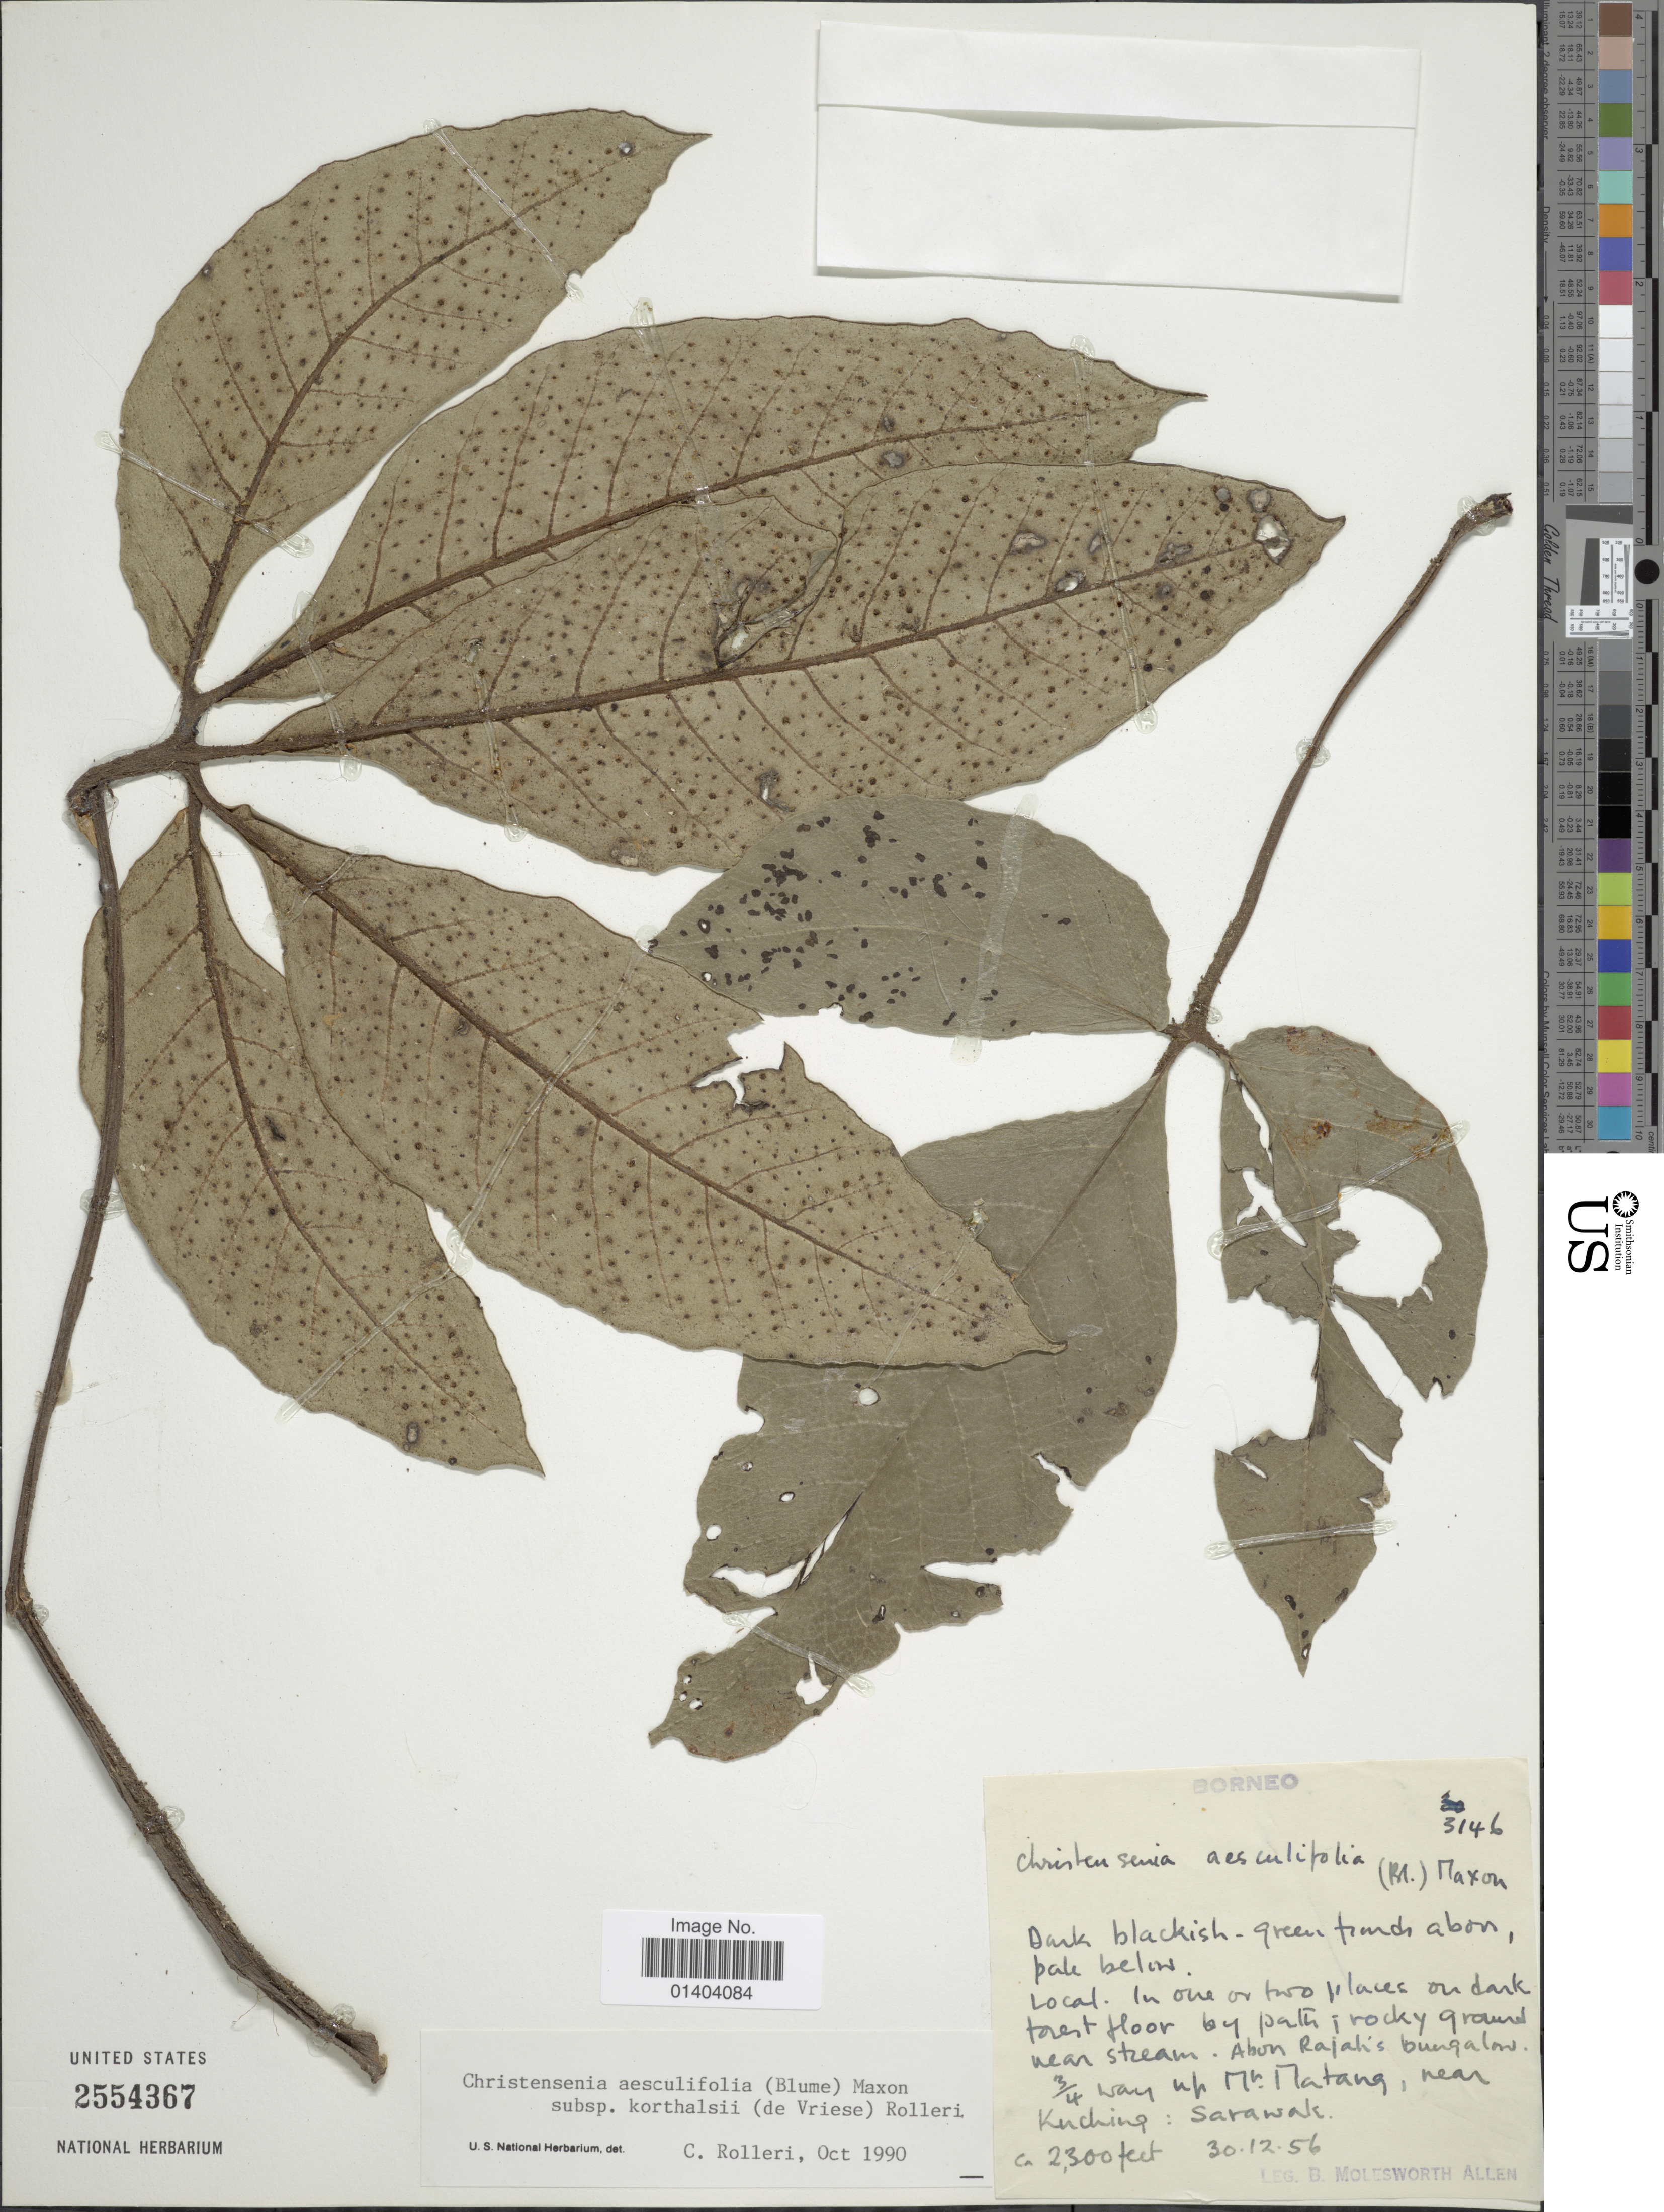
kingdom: Plantae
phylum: Tracheophyta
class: Polypodiopsida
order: Marattiales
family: Marattiaceae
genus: Christensenia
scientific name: Christensenia aesculifolia subsp. korthalsii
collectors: B. E. G. Molesworth-Allen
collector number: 3146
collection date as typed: Transcribed d/m/y: 30/12/56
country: Malaysia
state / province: Sarawak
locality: Abon Rajah's bungalow 3/4 way up Mt. Matang near Kuching. Borneo.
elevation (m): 701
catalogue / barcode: US 2554367